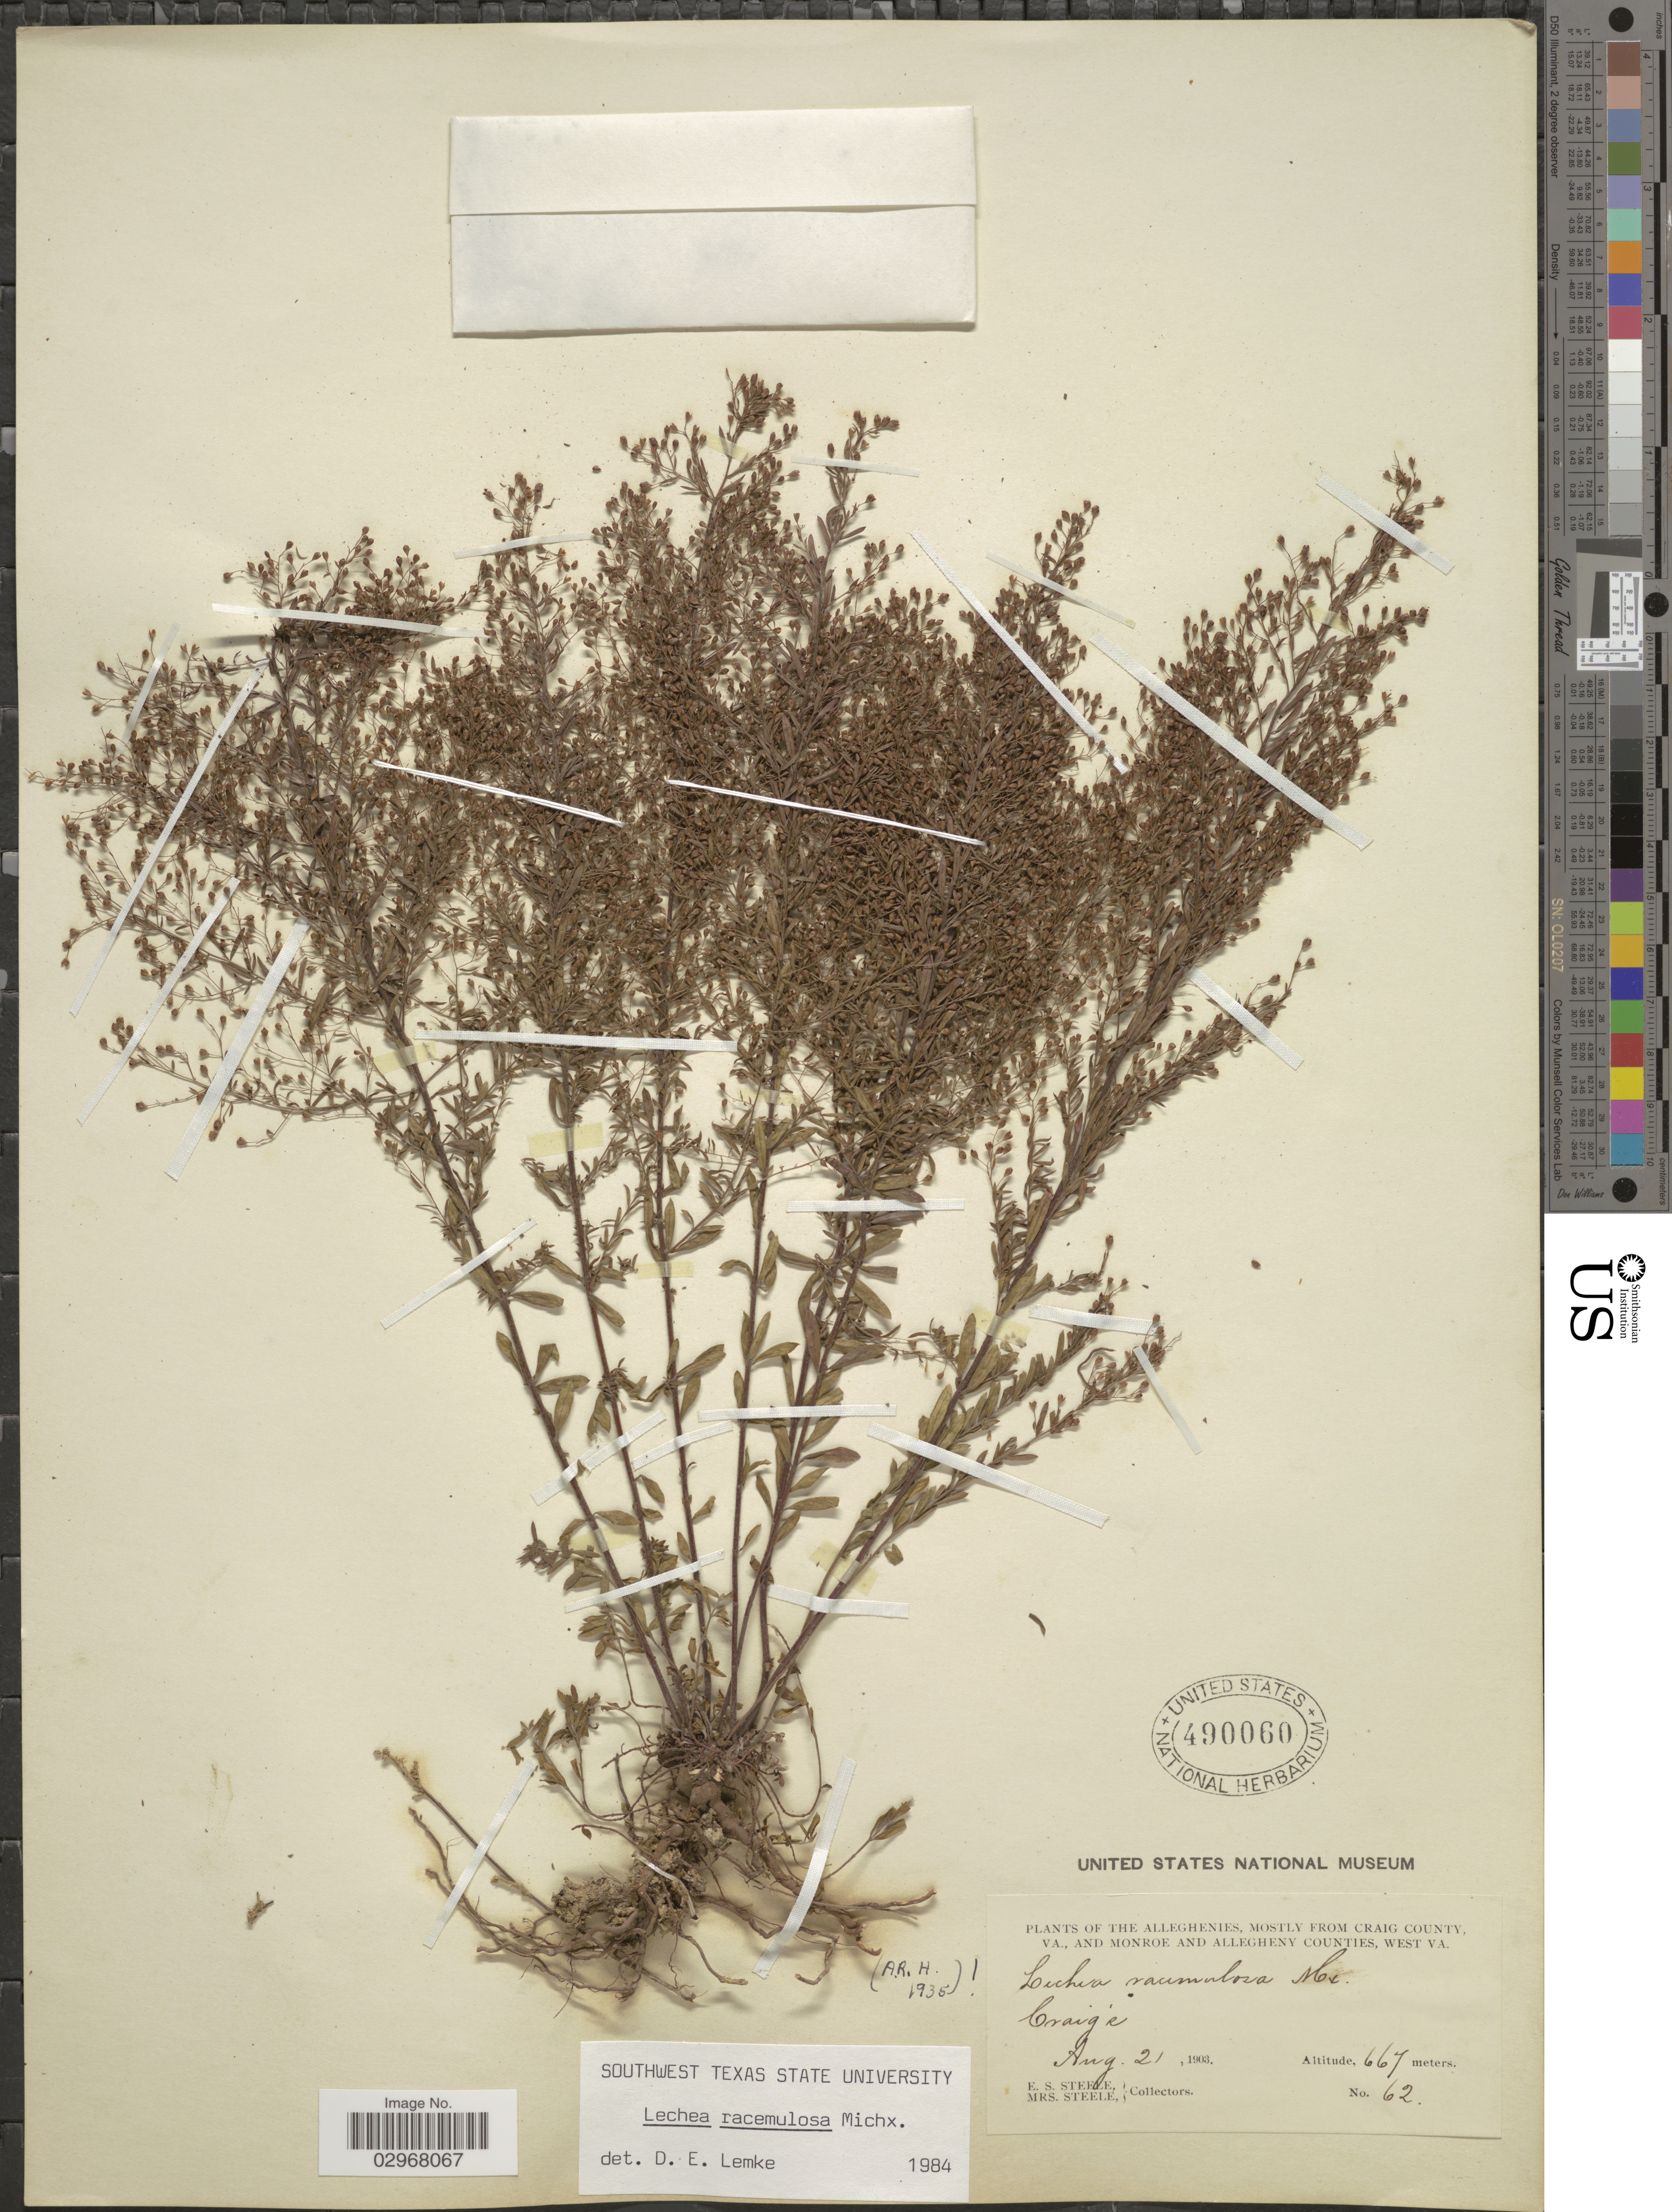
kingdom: Plantae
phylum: Tracheophyta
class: Magnoliopsida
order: Malvales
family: Cistaceae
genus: Lechea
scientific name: Lechea racemulosa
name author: Michx.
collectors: E. Steele & Mrs. E. S. Steele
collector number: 62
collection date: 1903-08-21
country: United States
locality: The Alleghenies, mostly from Craig County, Va., and Monroe and Allegheny Counties, West Va. Craig's.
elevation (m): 667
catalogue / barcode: US 490060